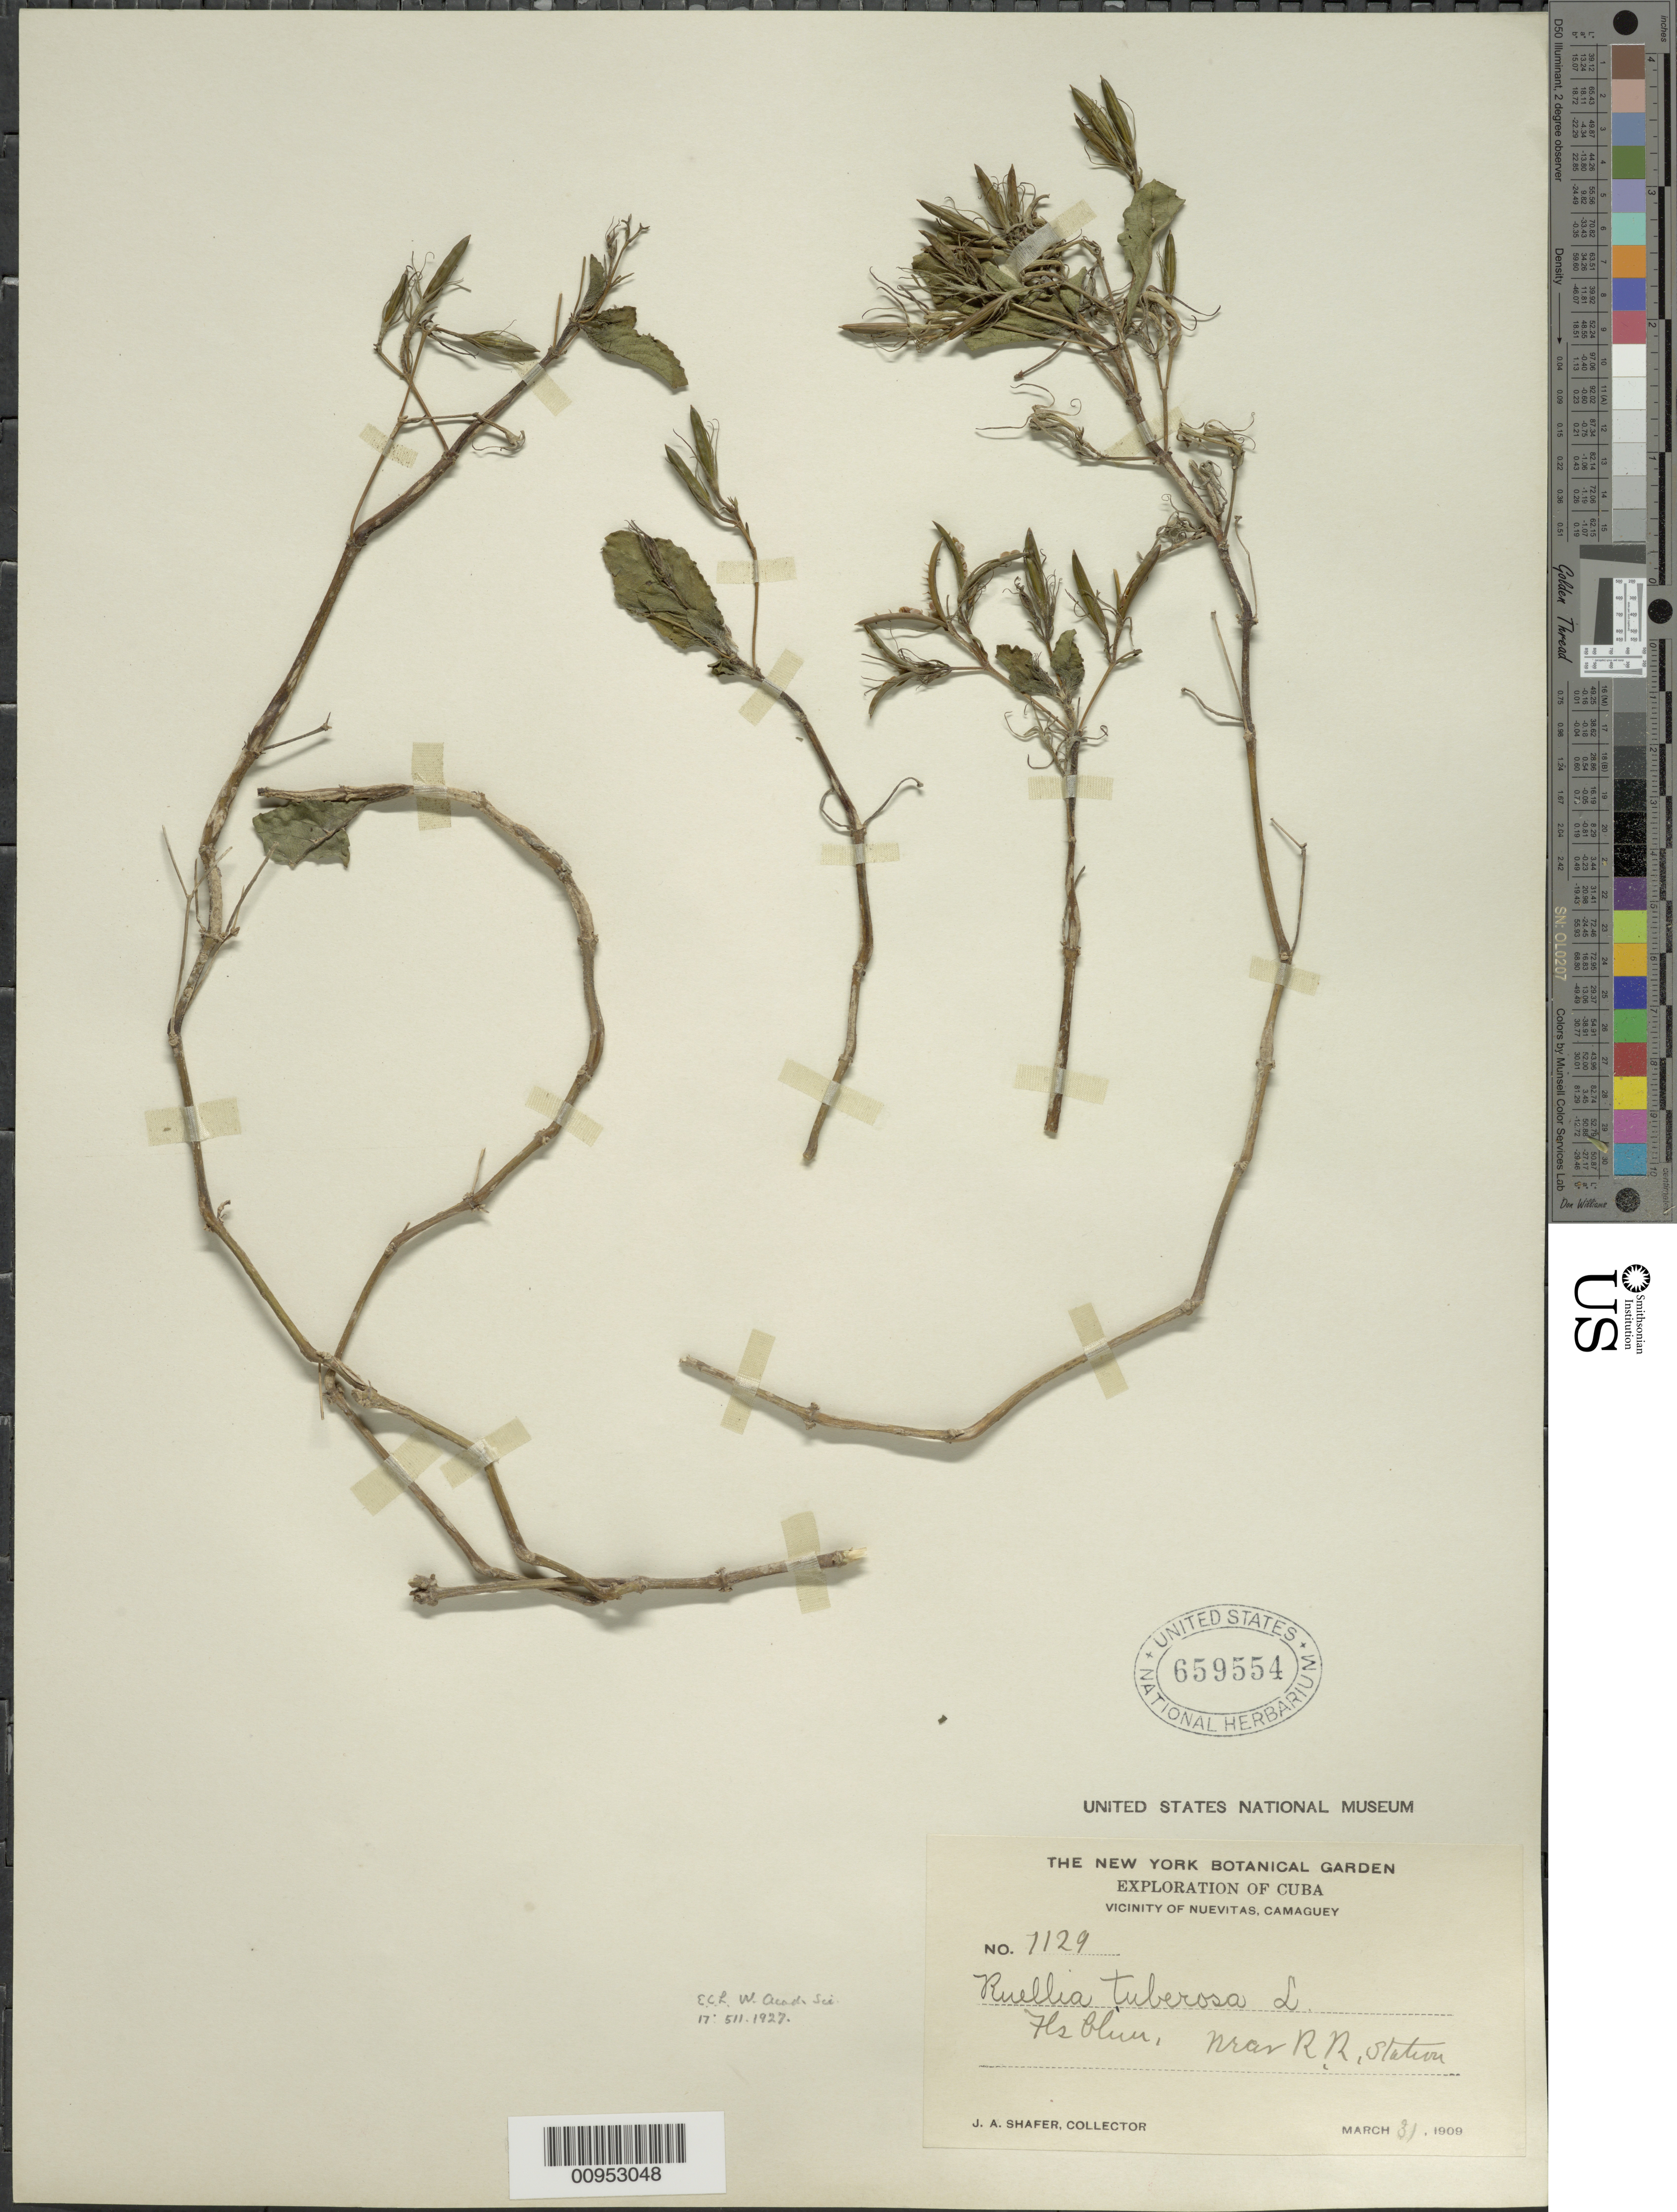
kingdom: Plantae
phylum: Tracheophyta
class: Magnoliopsida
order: Lamiales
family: Acanthaceae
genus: Ruellia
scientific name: Ruellia tuberosa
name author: L.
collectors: J. A. Shafer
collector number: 1129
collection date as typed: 31 Mar 1909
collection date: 1909-03-31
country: Cuba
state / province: Camagüey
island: Cuba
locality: Vicinity of Nuevitas, near railroad station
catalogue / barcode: US 659554